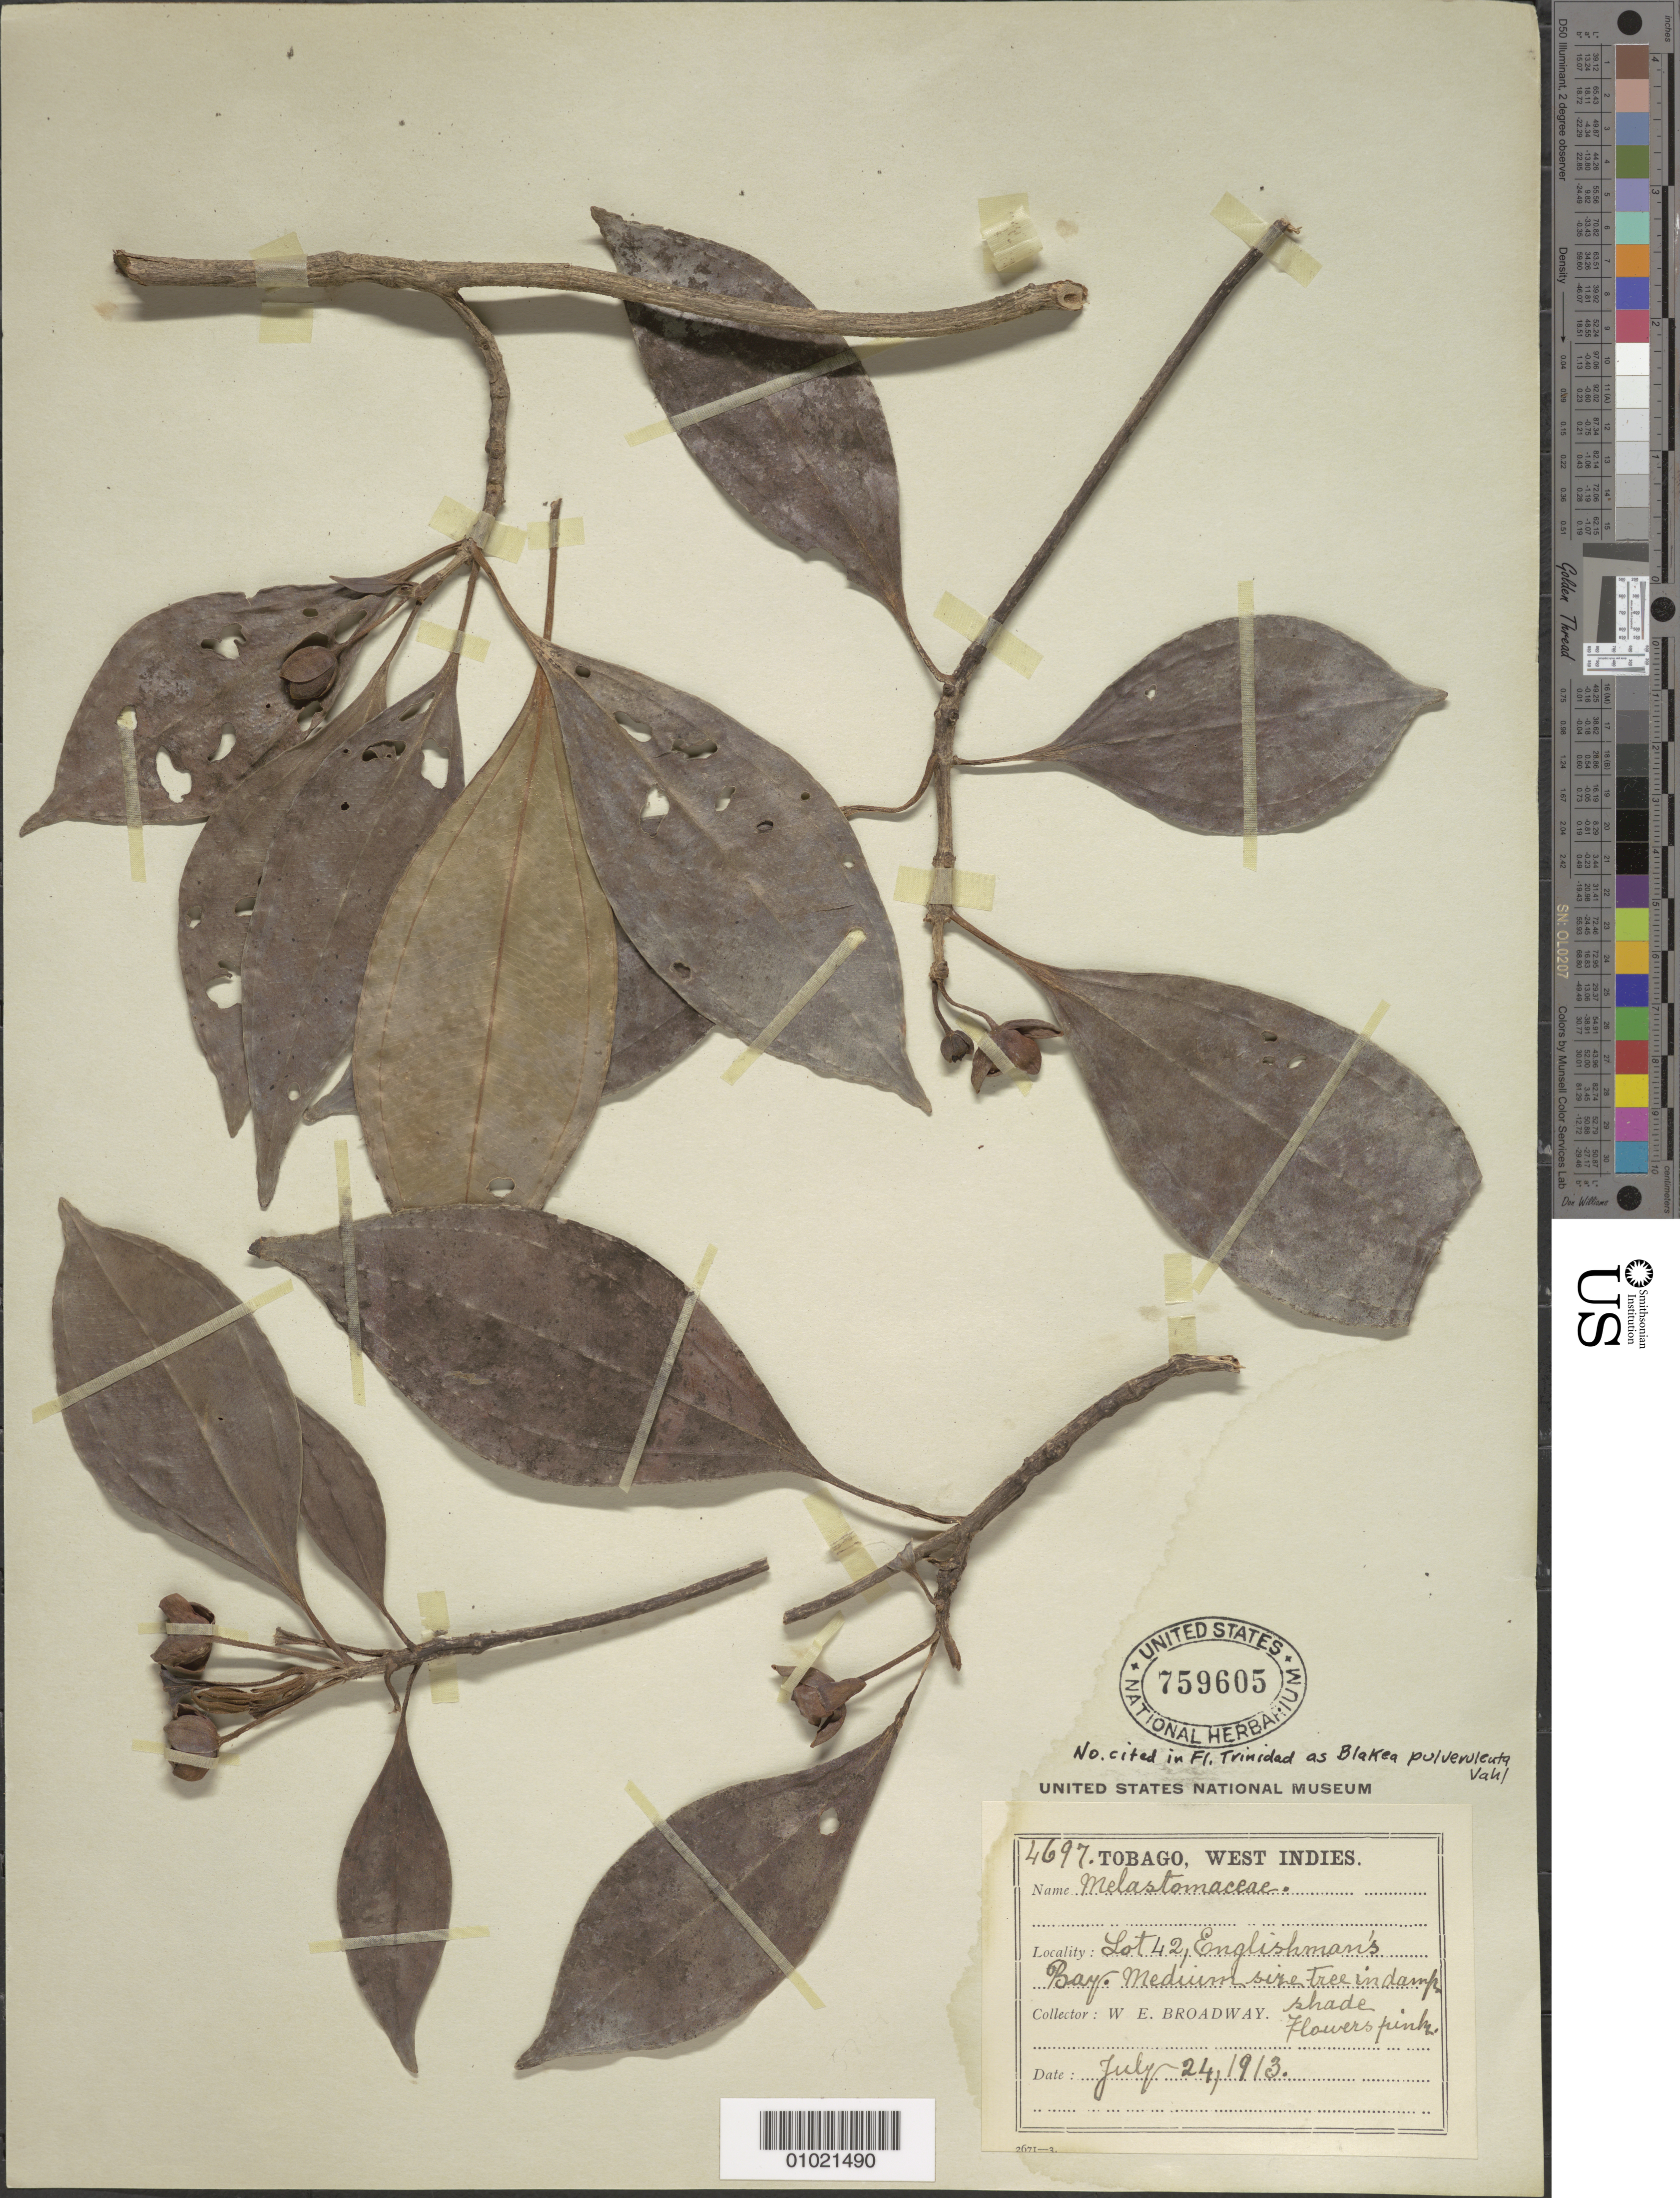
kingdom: Plantae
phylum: Tracheophyta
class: Magnoliopsida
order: Myrtales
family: Melastomataceae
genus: Blakea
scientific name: Blakea pulverulenta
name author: Vahl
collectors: W. E. Broadway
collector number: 4697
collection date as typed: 24 Jul 1913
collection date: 1913-07-24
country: Trinidad and Tobago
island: Tobago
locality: Lot 42, Englishman's Bay.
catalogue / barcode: US 759605